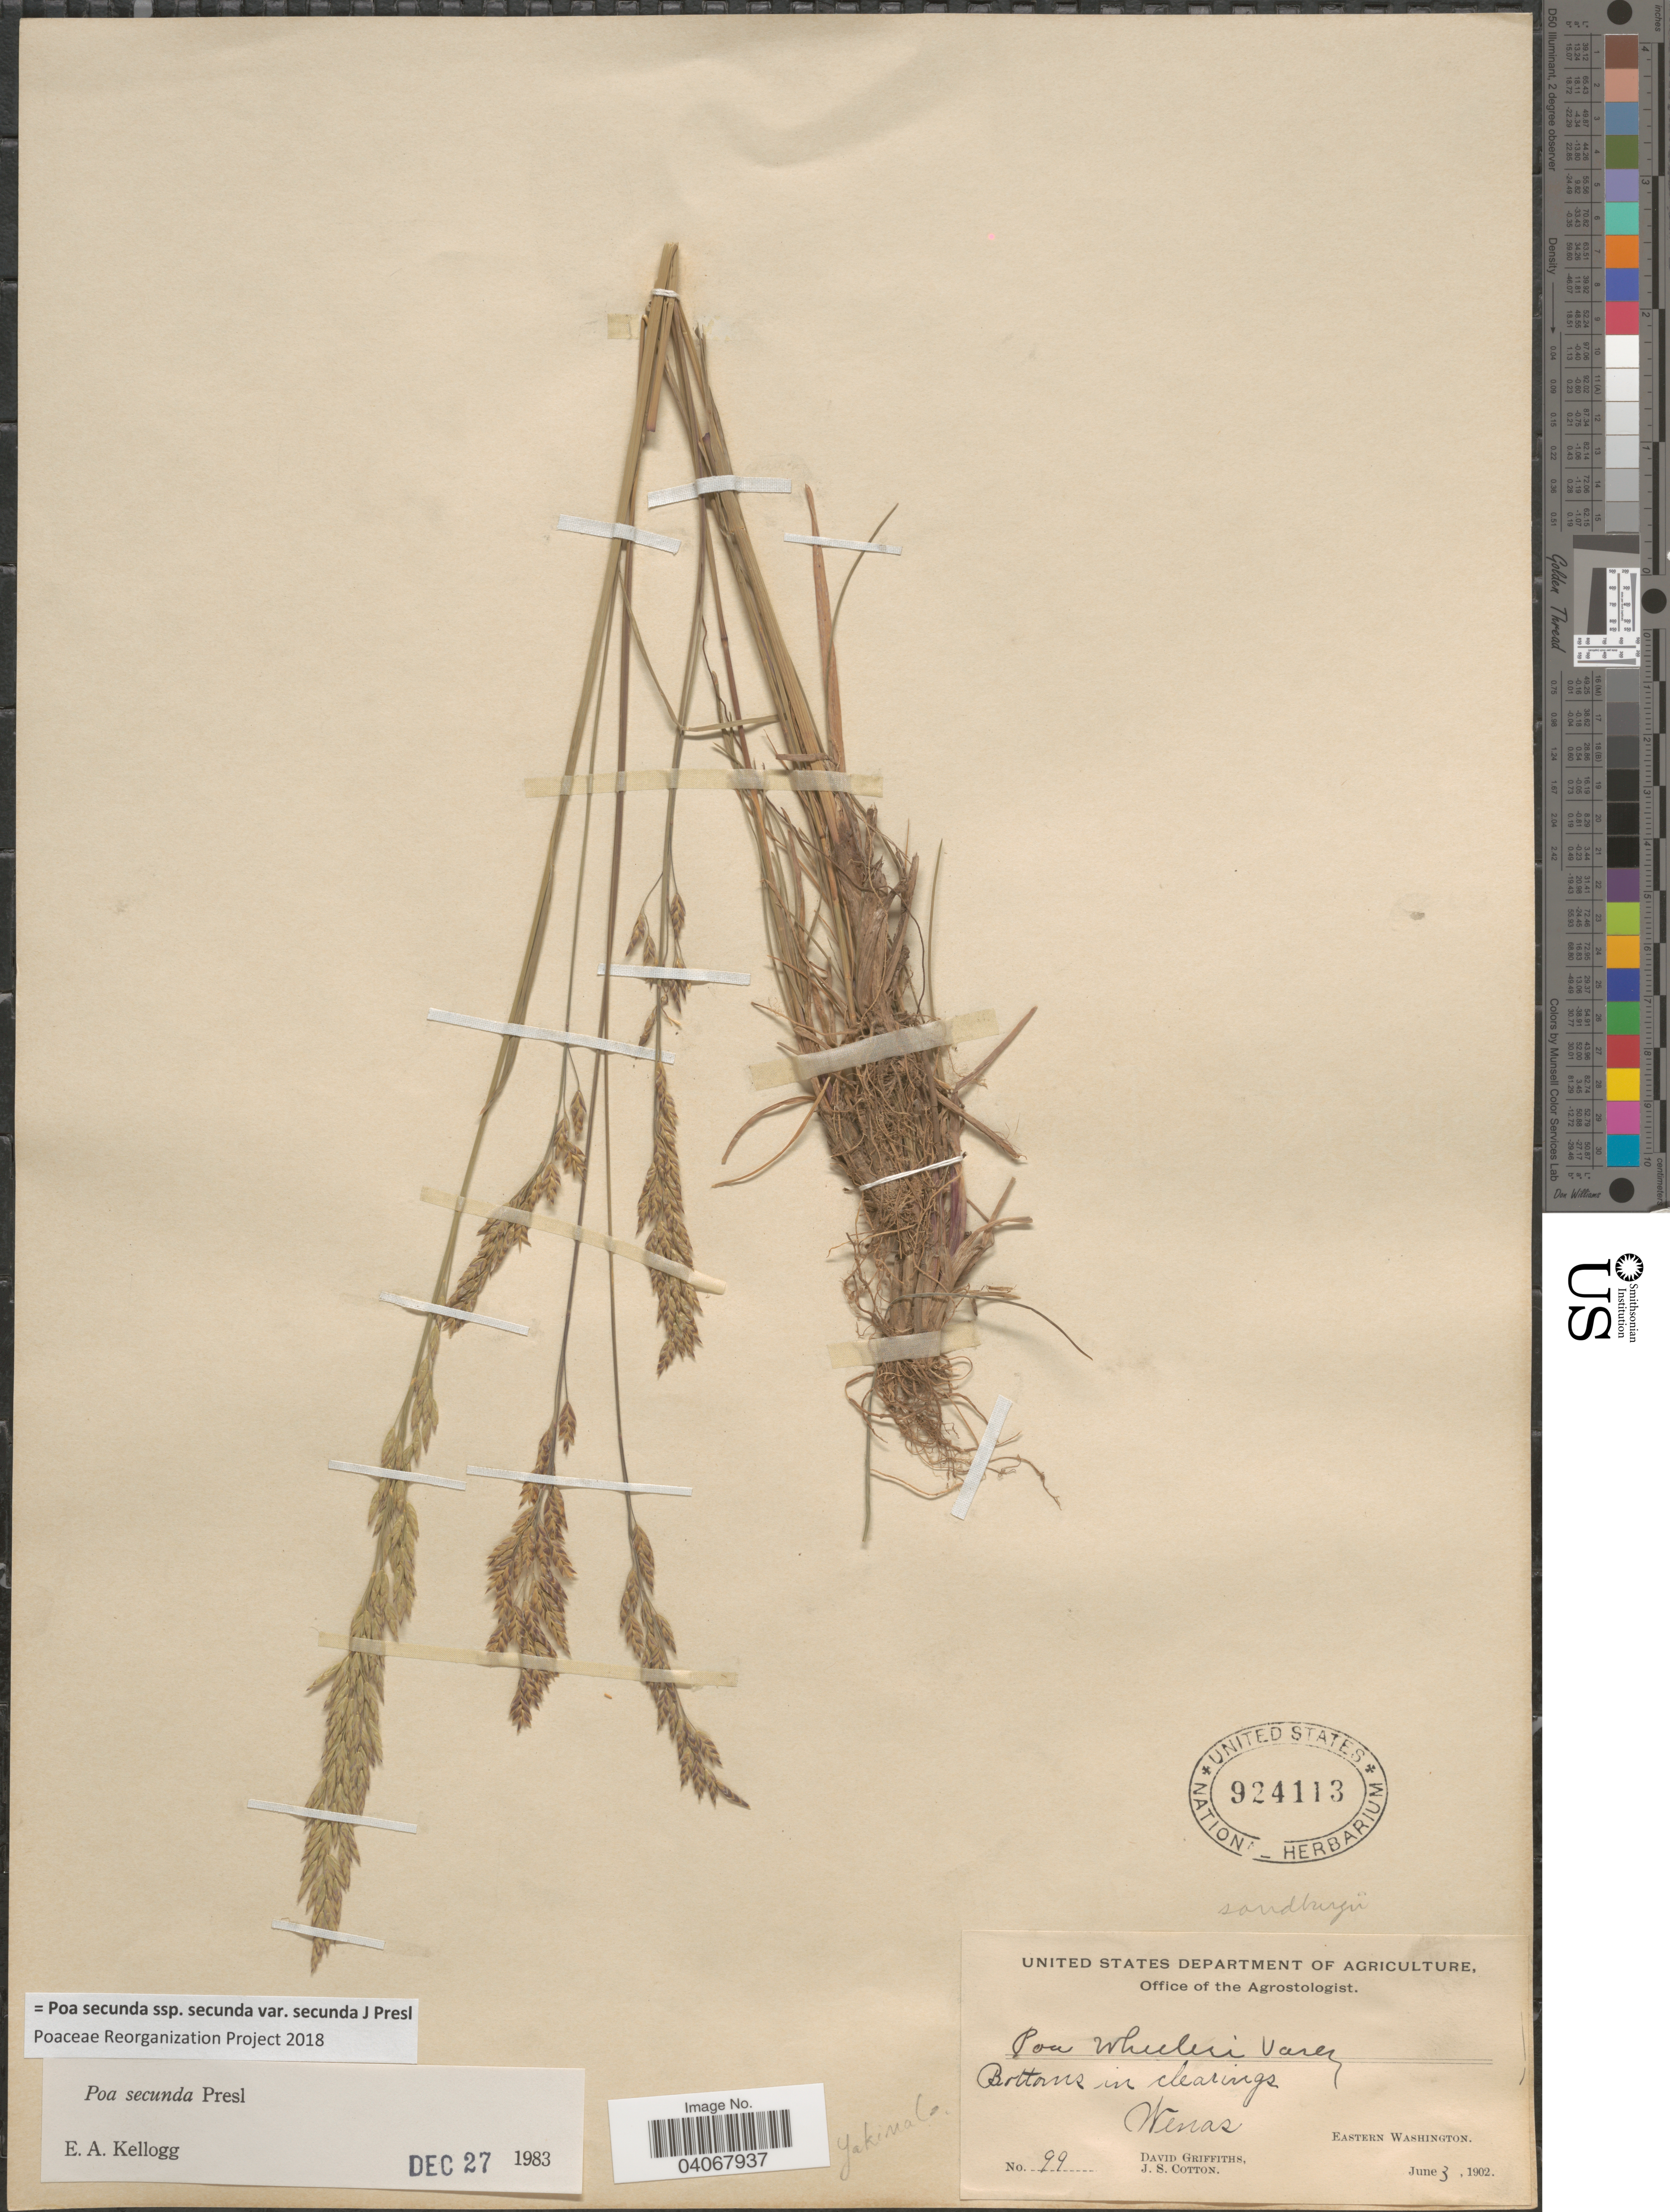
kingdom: Plantae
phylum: Tracheophyta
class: Liliopsida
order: Poales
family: Poaceae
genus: Poa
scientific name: Poa secunda subsp. secunda var. secunda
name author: J. Presl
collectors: D. Griffiths & J. S. Cotton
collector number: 99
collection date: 1902-06-03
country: United States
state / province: Washington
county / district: Yakima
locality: Bottoms in clearings. Wenas. Eastern Washington. Yakima Co.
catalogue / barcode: US 924113